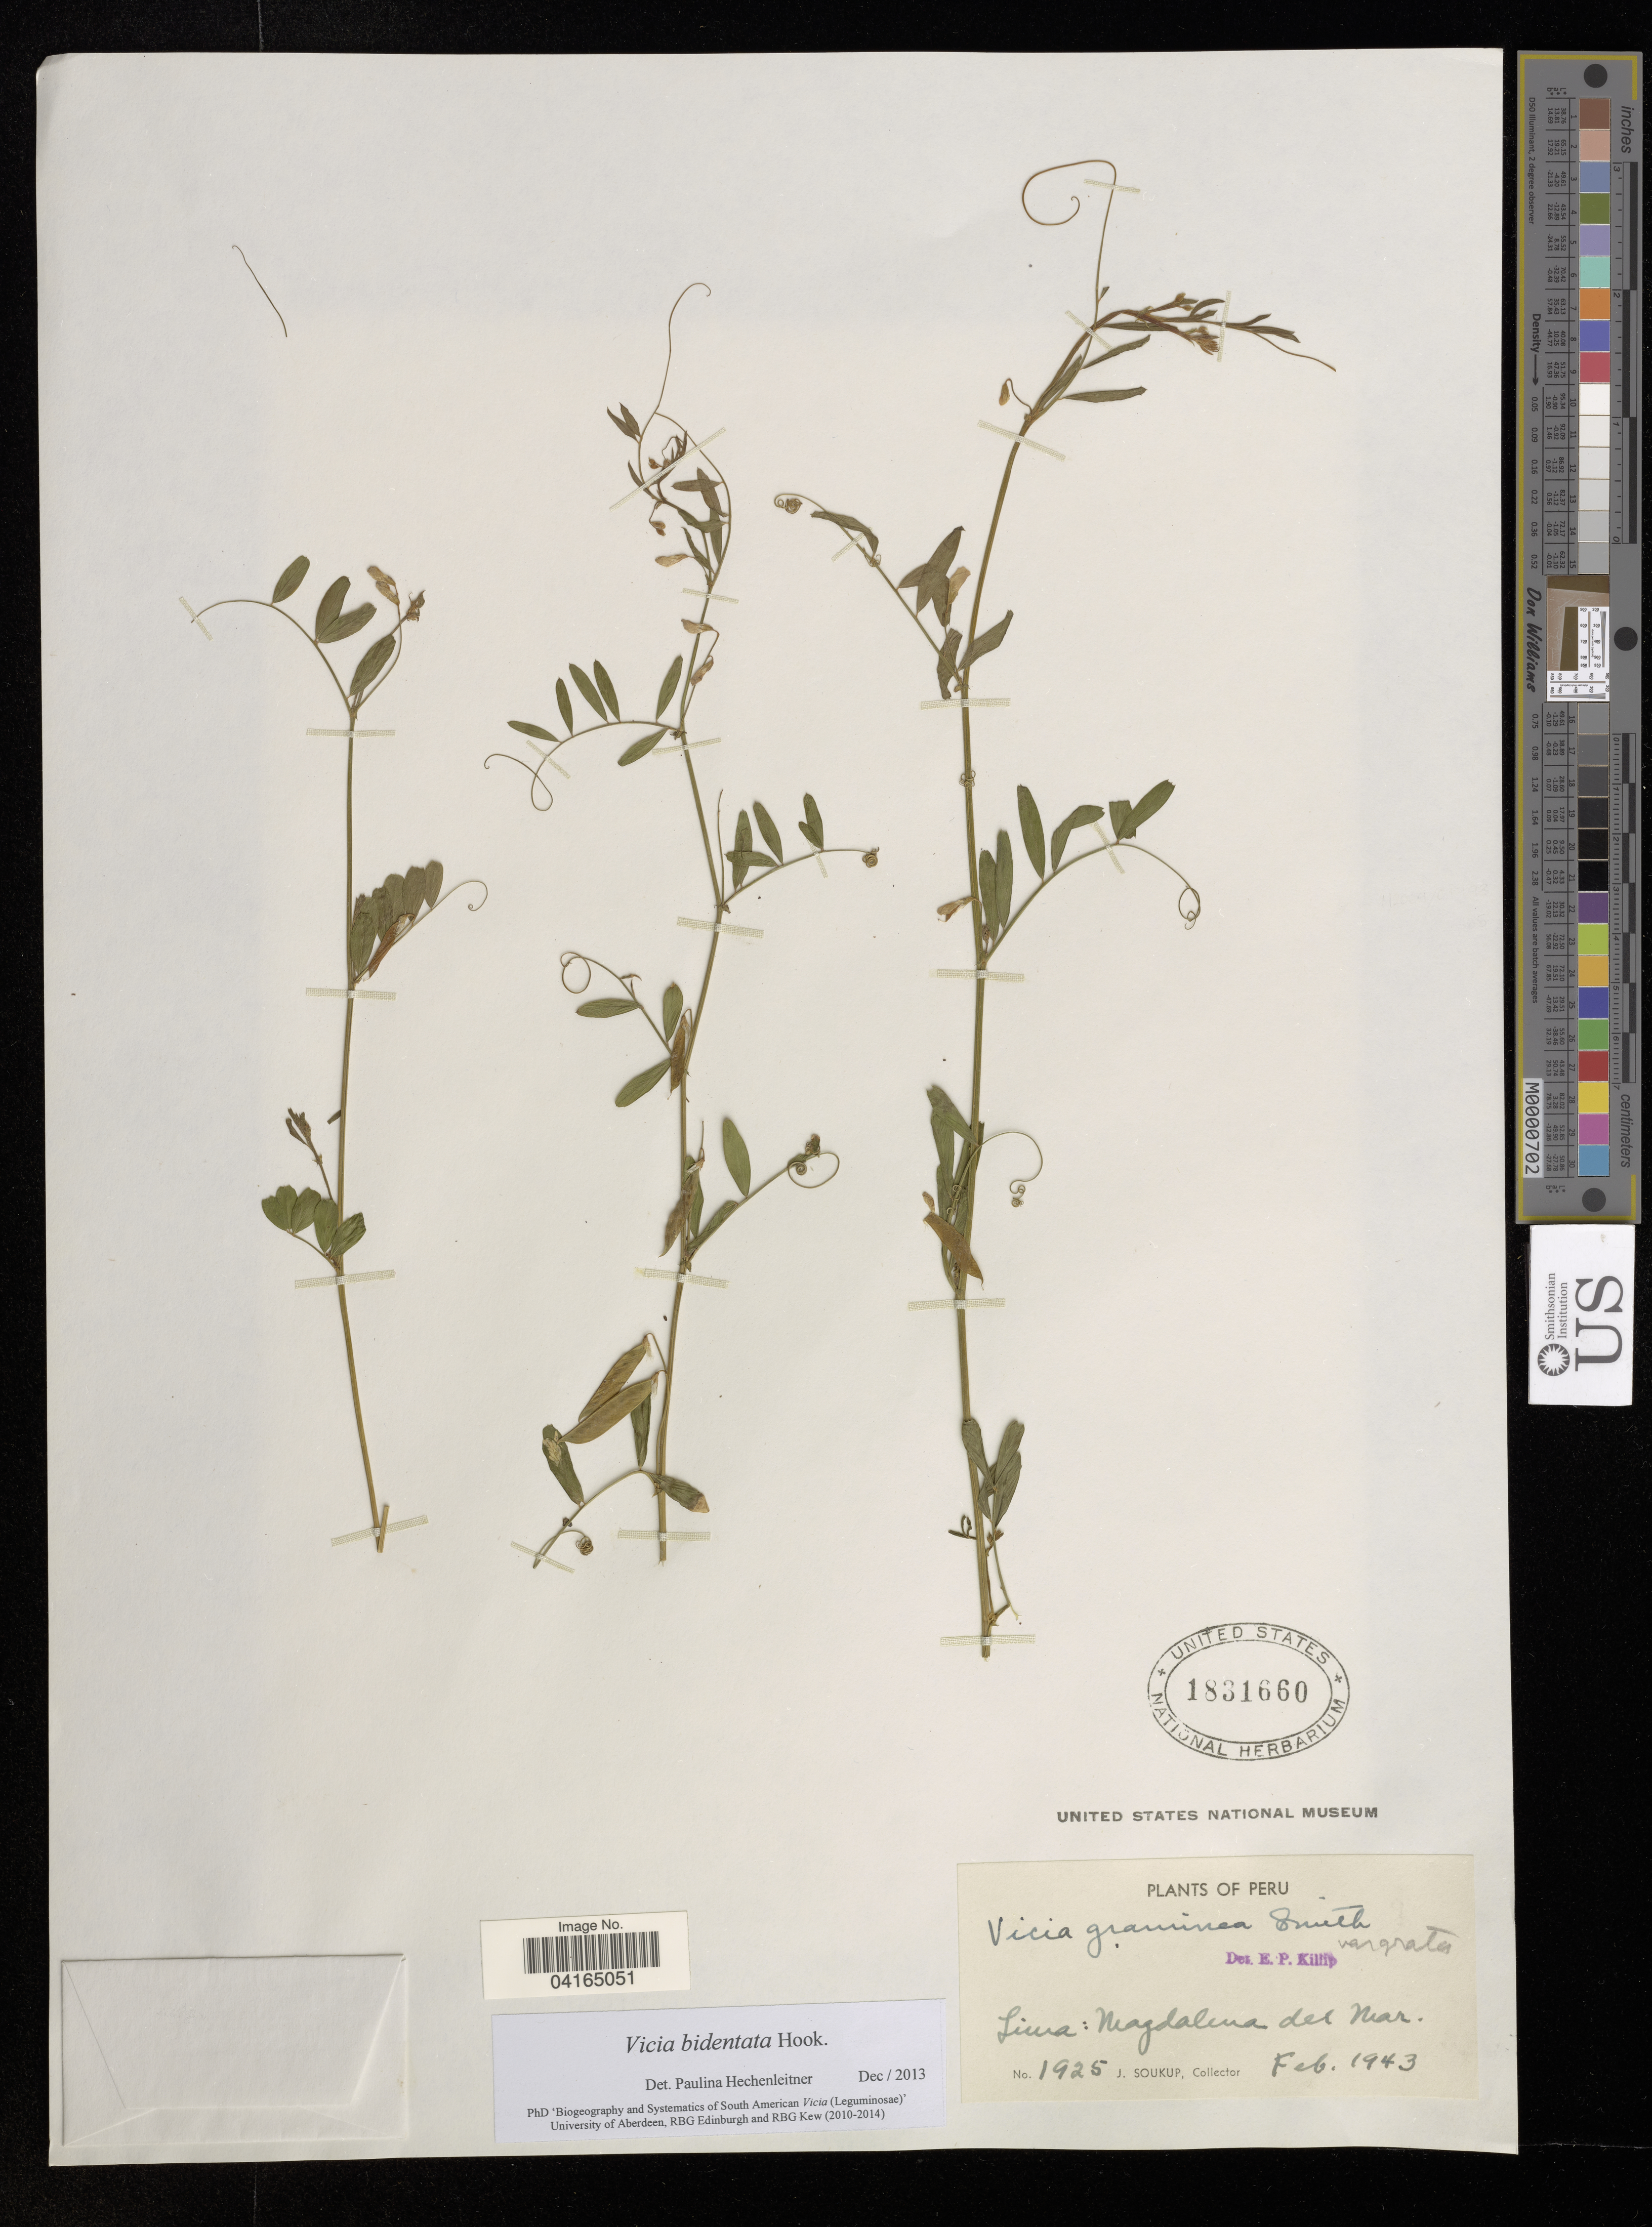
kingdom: Plantae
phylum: Tracheophyta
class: Magnoliopsida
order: Fabales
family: Fabaceae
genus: Vicia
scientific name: Vicia bidentata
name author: Hook.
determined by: Hechenleitner, Paulina, RBG Edinburgh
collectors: J. Soukup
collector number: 1925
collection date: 1943-02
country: Peru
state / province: Lima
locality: Magdalena del Mar.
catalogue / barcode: US 1831660